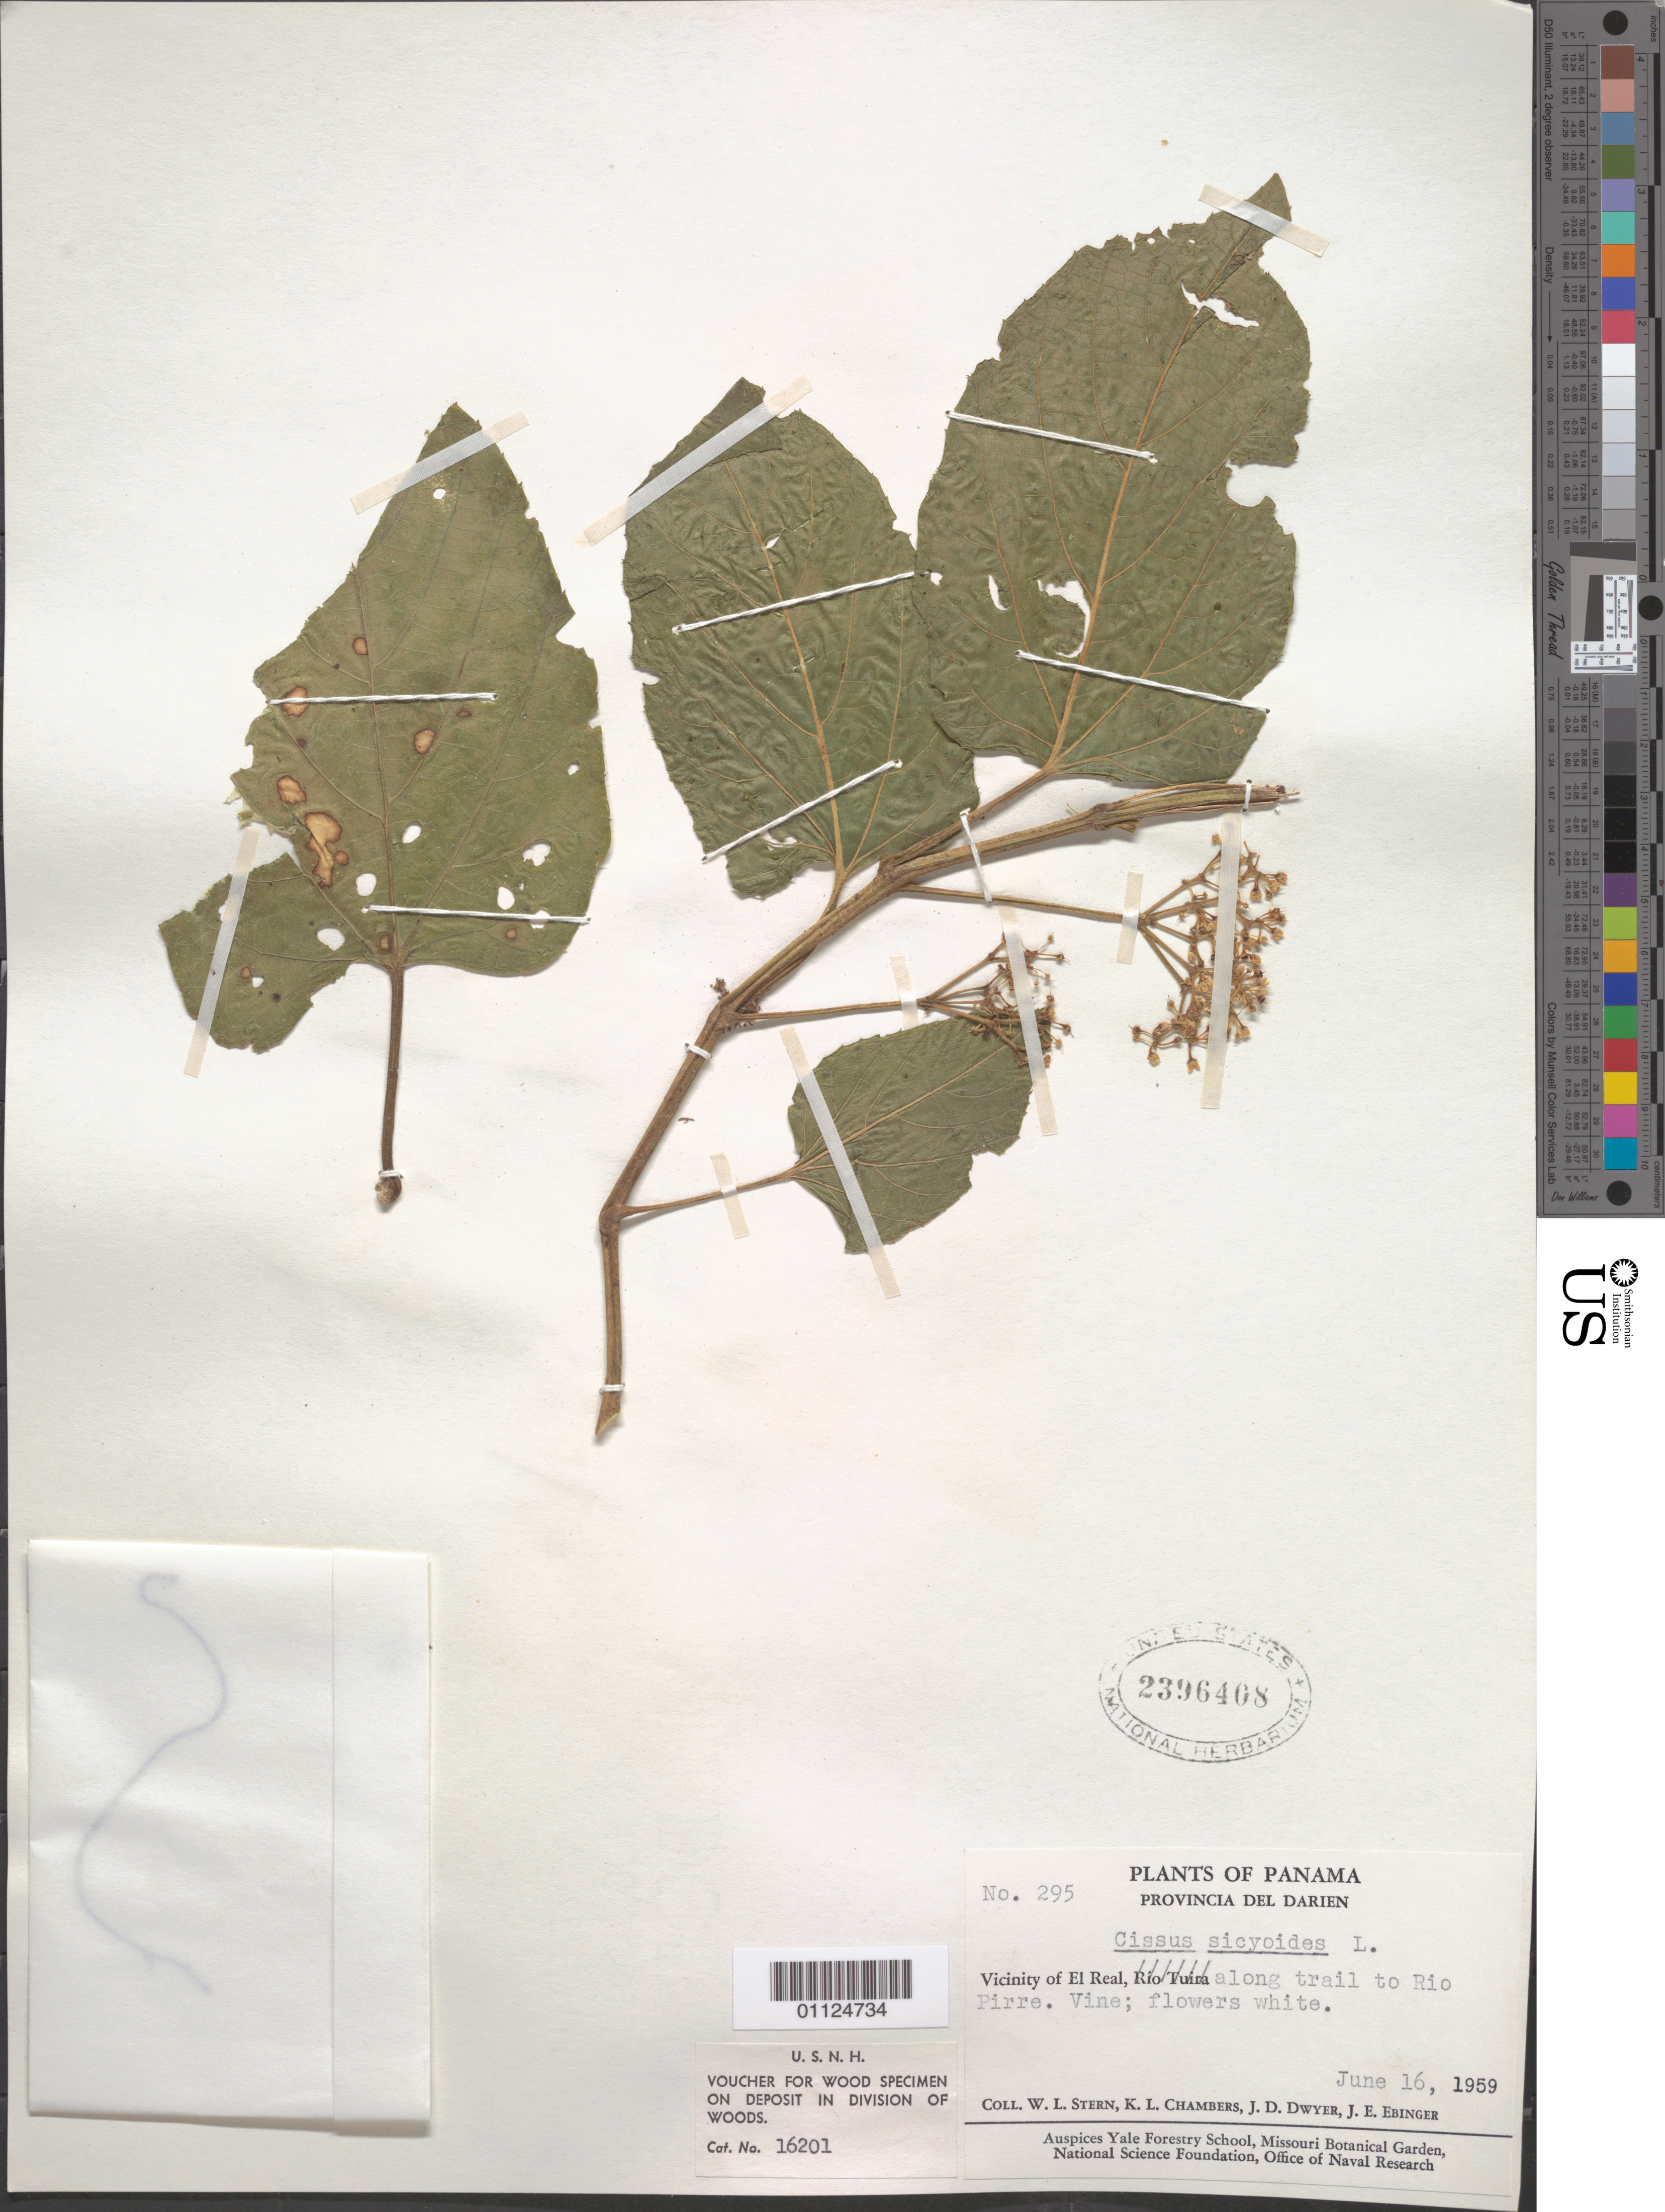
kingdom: Plantae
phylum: Tracheophyta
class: Magnoliopsida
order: Vitales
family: Vitaceae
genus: Cissus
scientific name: Cissus verticillata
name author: (L.) Nicolson & C.E. Jarvis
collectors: W. L. Stern, K. L. Chambers, J. D. Dwyer & J. Ebinger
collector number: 295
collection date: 1959-06-16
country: Panama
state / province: Darién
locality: Vicinity of El Real along trail to Rio Pirre.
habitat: Vine.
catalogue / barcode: US 2396408